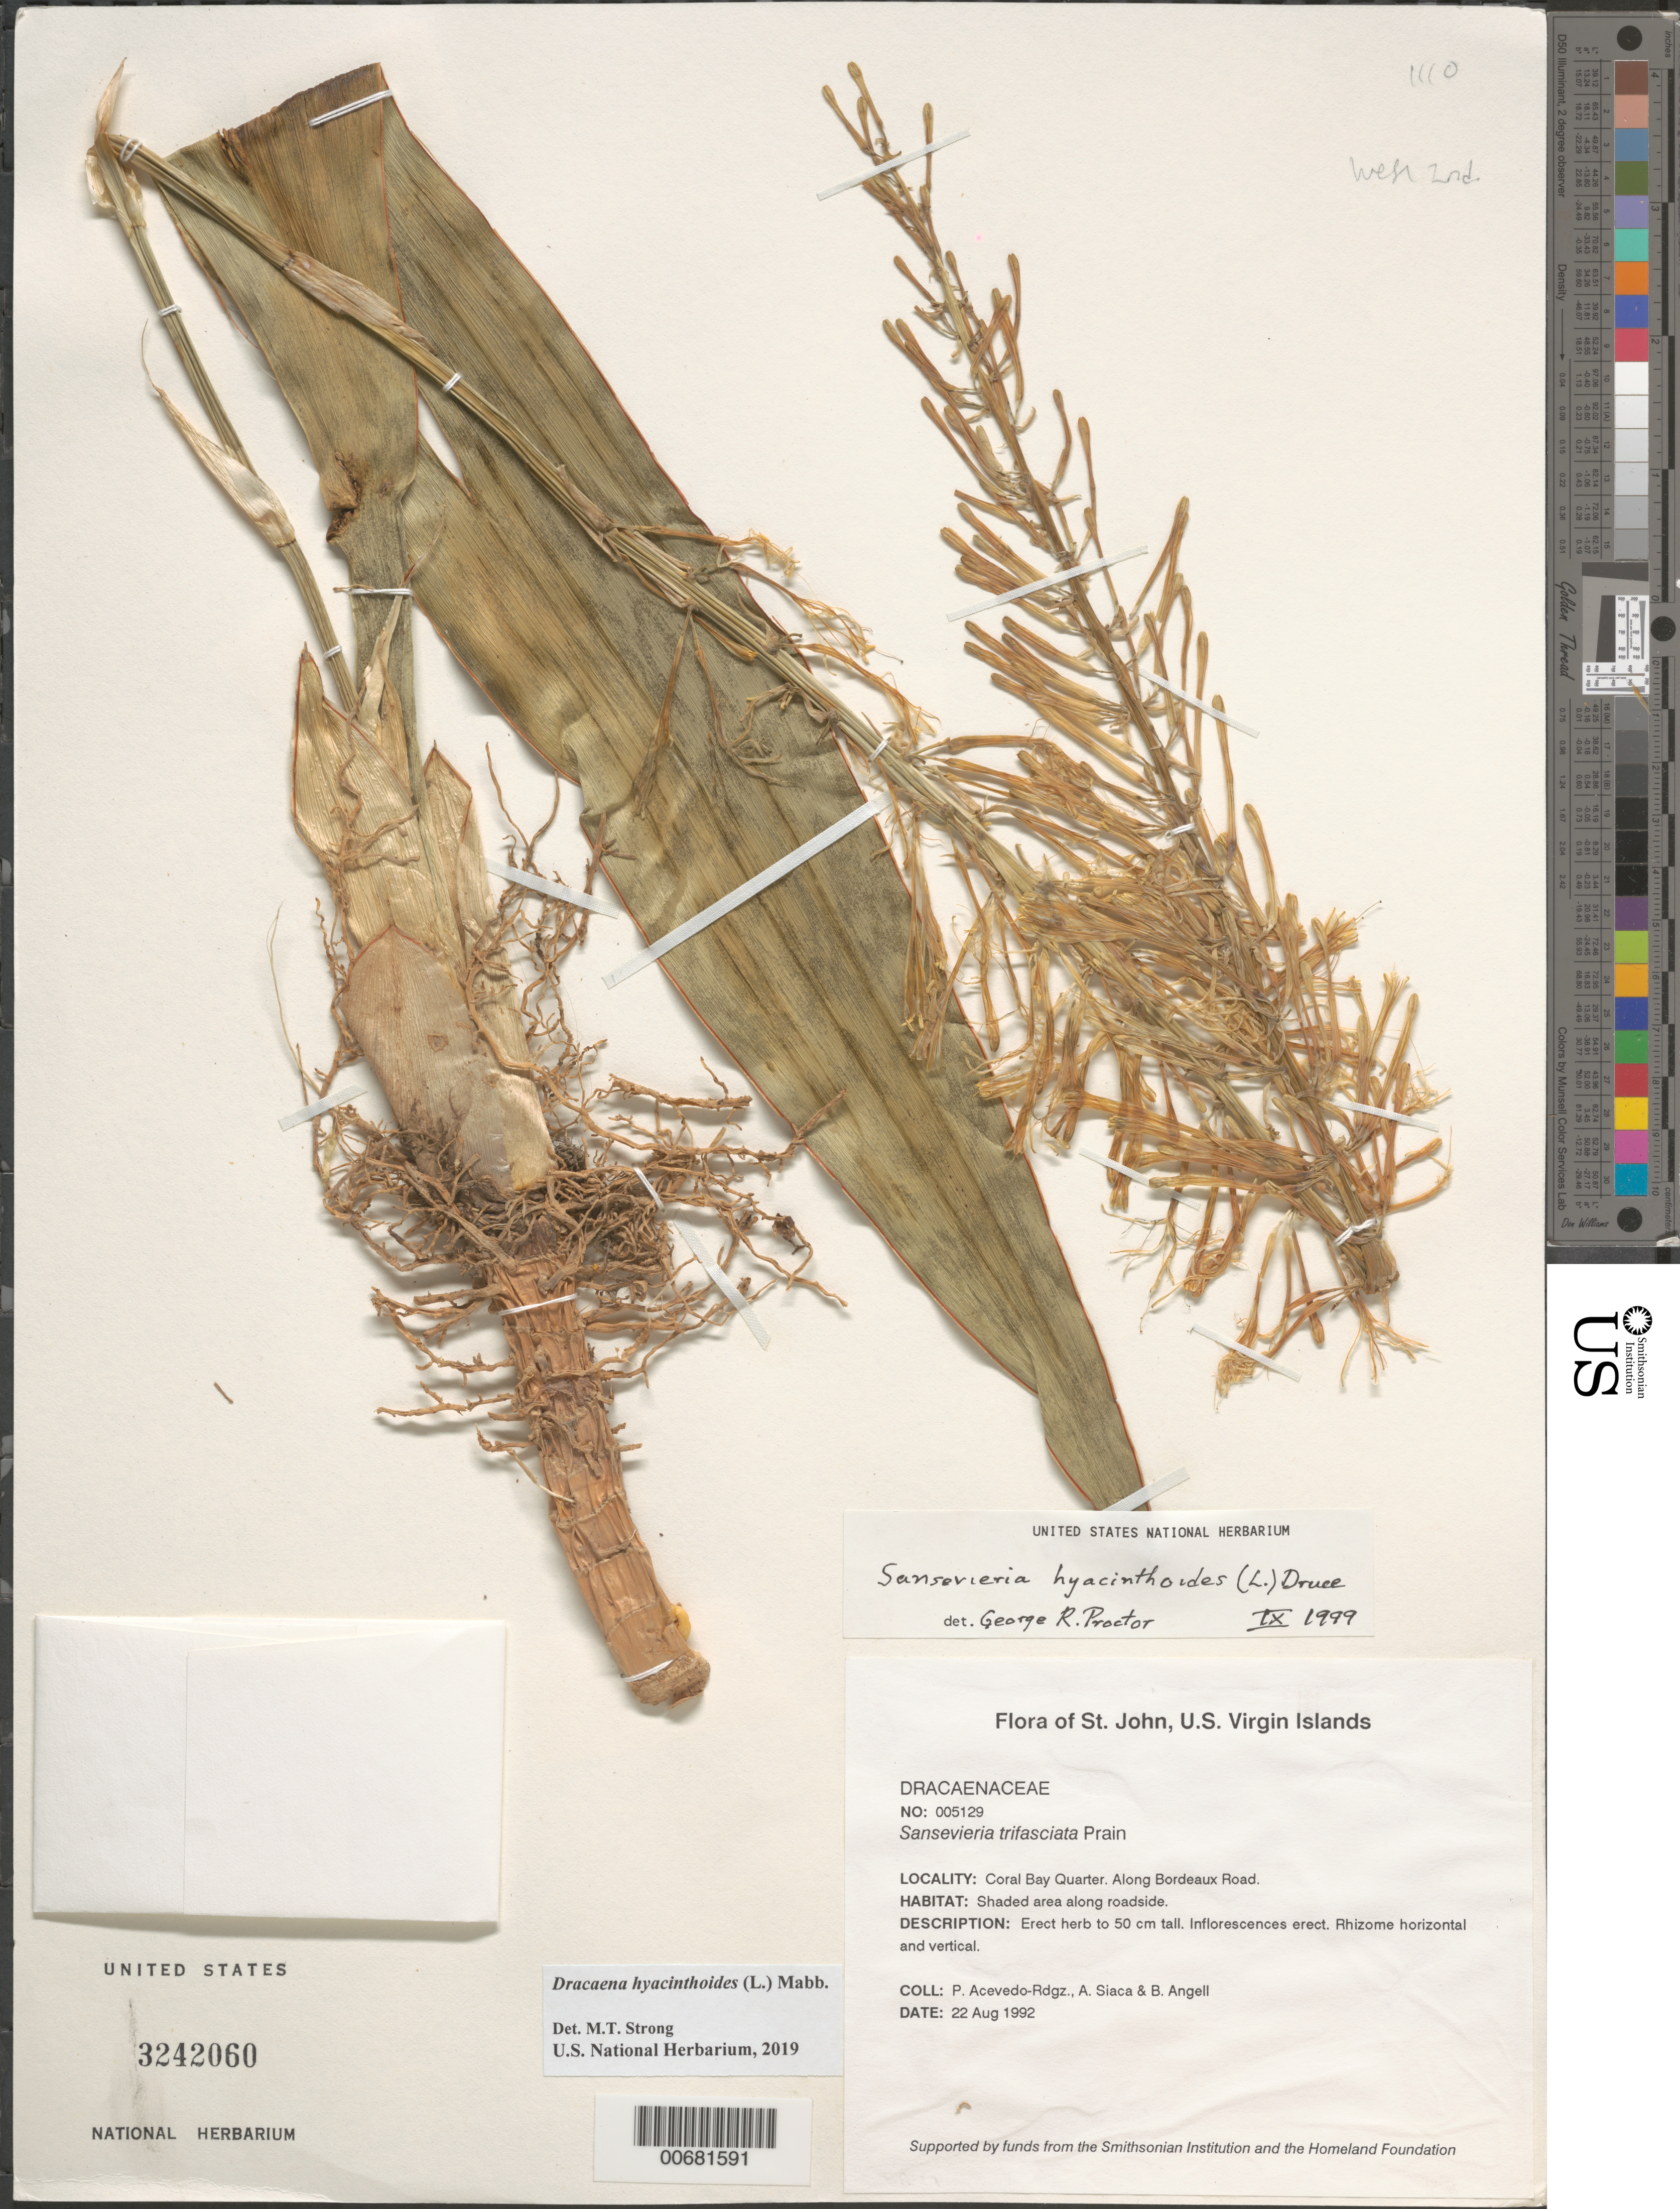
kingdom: Plantae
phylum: Tracheophyta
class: Liliopsida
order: Asparagales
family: Asparagaceae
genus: Dracaena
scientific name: Dracaena hyacinthoides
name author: (L.) Mabb.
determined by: Strong, Mark T., (BOT), Smithsonian Institution - National Museum of Natural History (UNITED STATES)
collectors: P. Acevedo-Rodr., A. Siaca & Bobbi Angell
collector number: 5129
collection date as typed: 22 Aug 1992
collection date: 1992-08-22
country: U.S. Virgin Islands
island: St. John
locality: Coral Bay Quarter; along dirt road to Bordeaux Mountain..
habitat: Shaded area along roadside.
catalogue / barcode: US 3242060